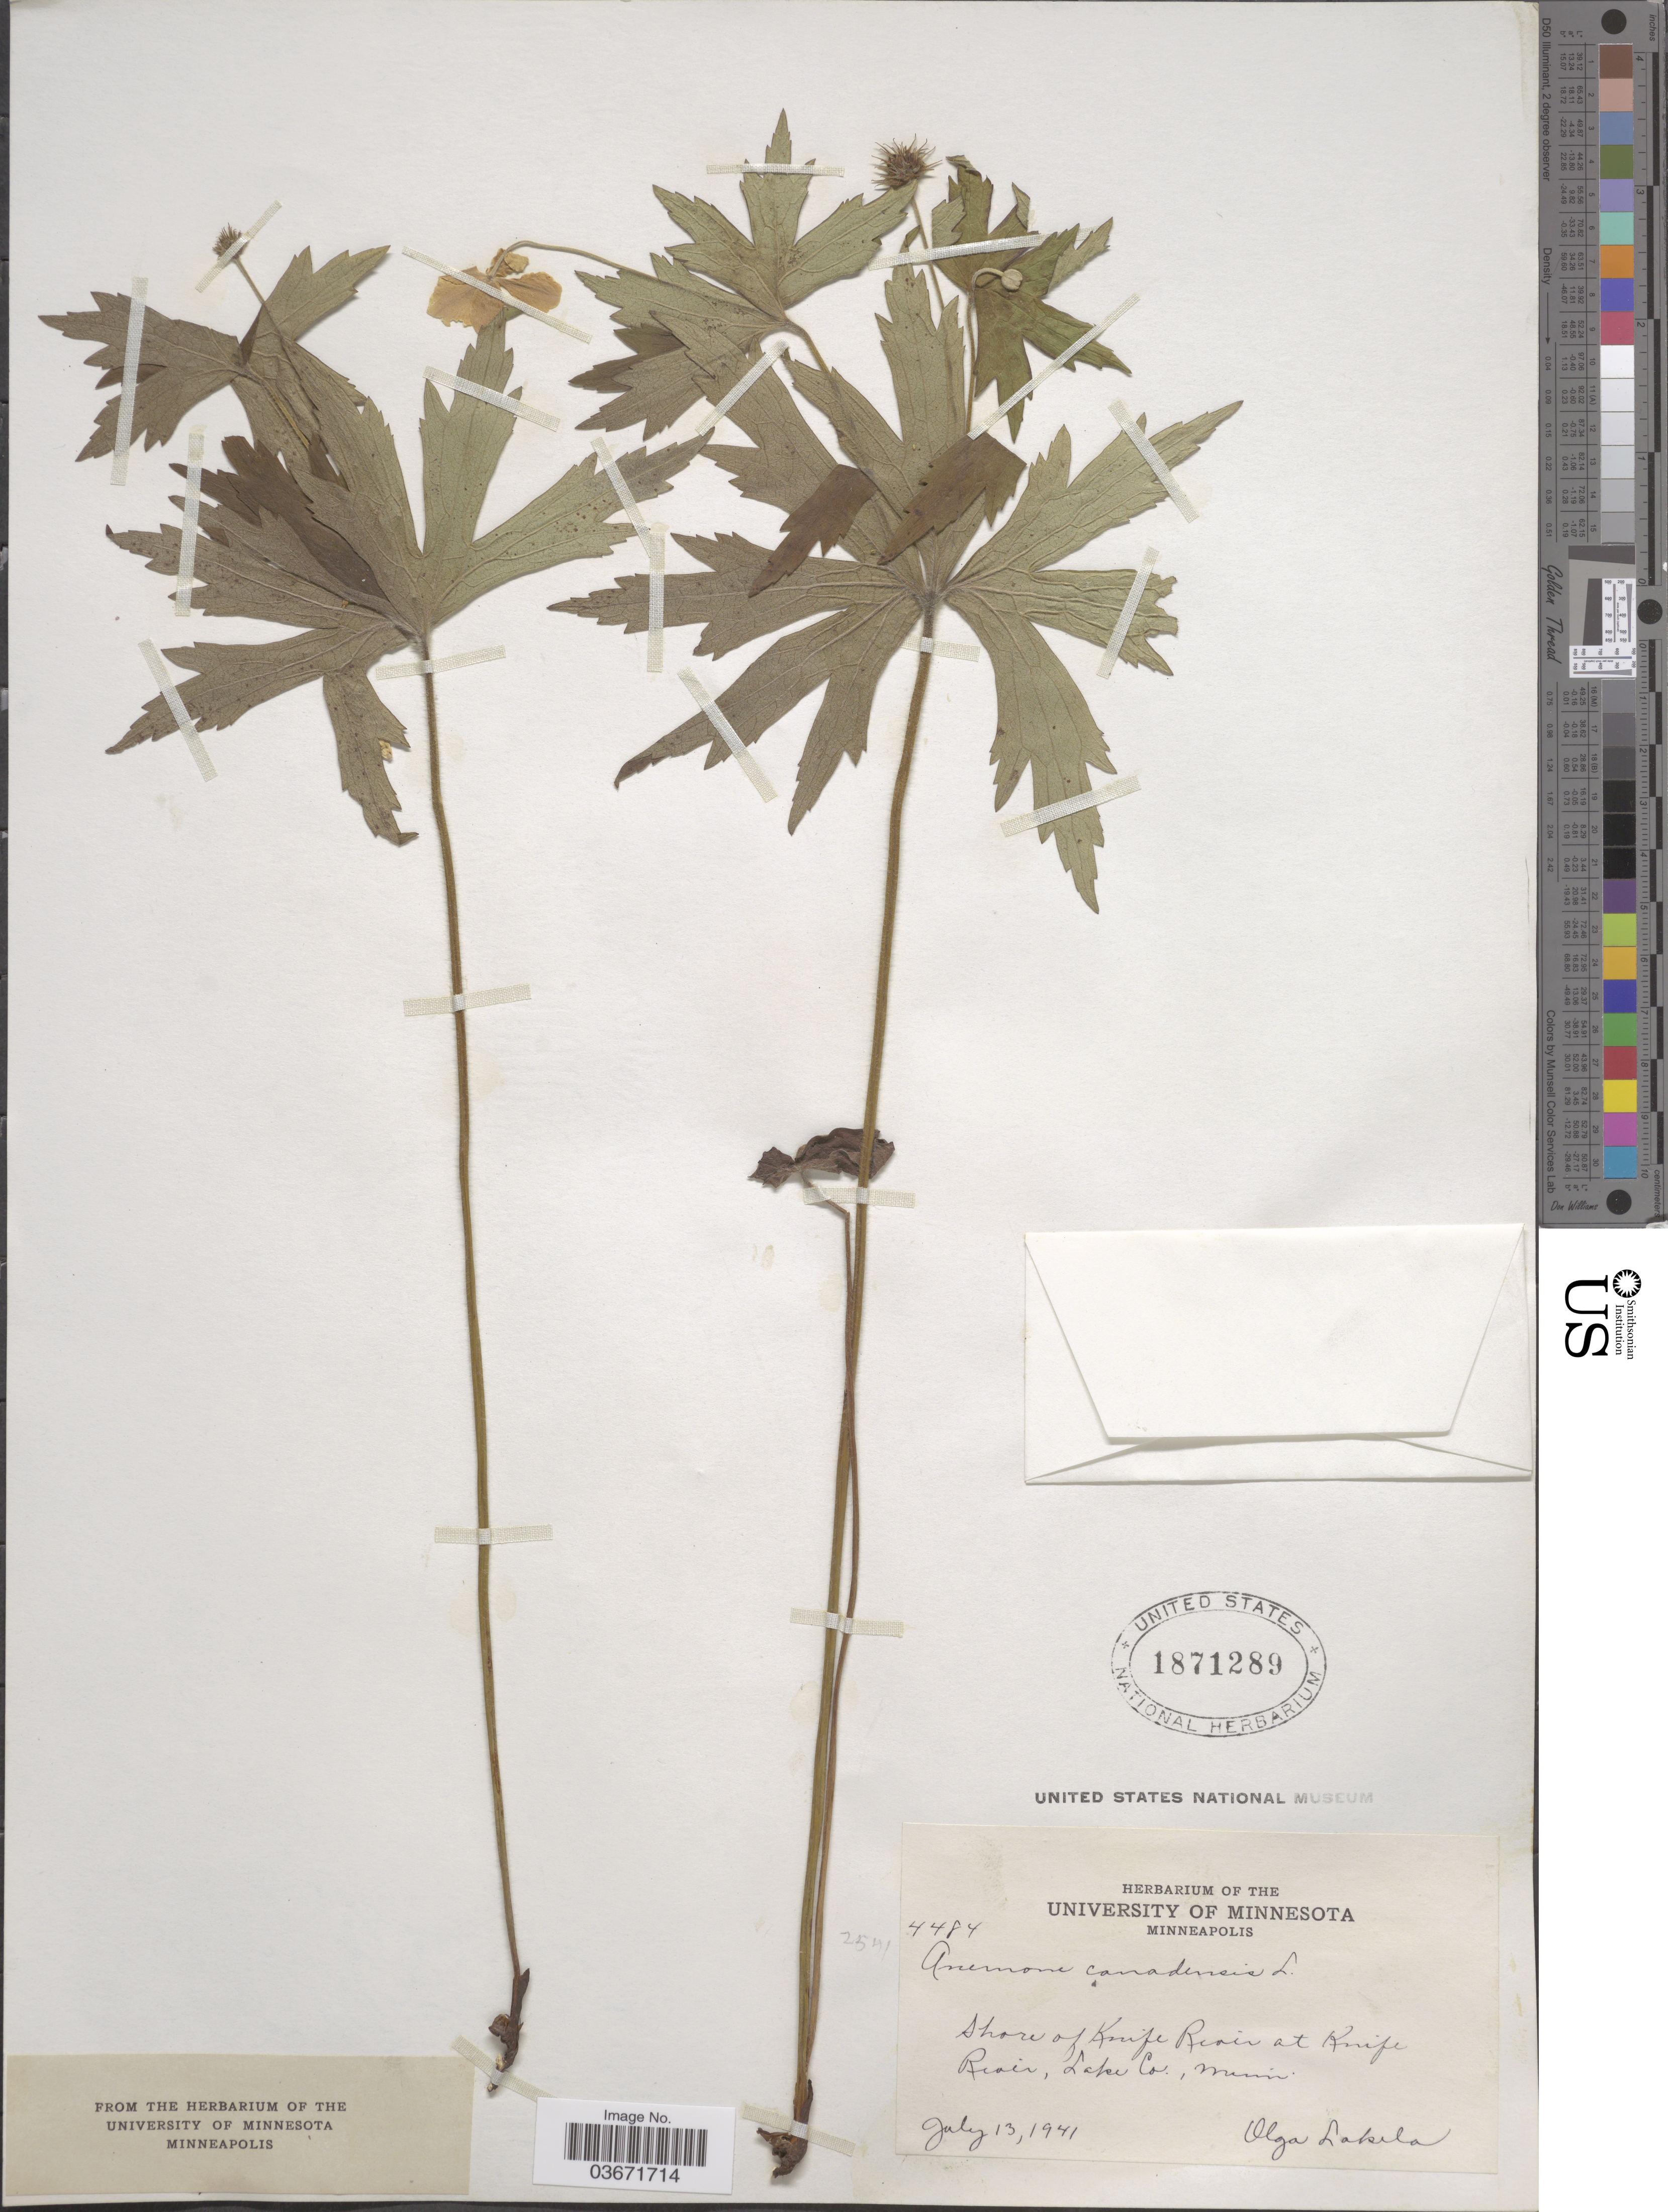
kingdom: Plantae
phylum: Tracheophyta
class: Magnoliopsida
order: Ranunculales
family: Ranunculaceae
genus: Anemone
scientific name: Anemone canadensis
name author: L.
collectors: O. K. Lakela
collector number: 4484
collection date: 1941-07-13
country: United States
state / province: Minnesota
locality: Shore of Knife River at Knife River, Lake Co.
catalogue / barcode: US 1871289